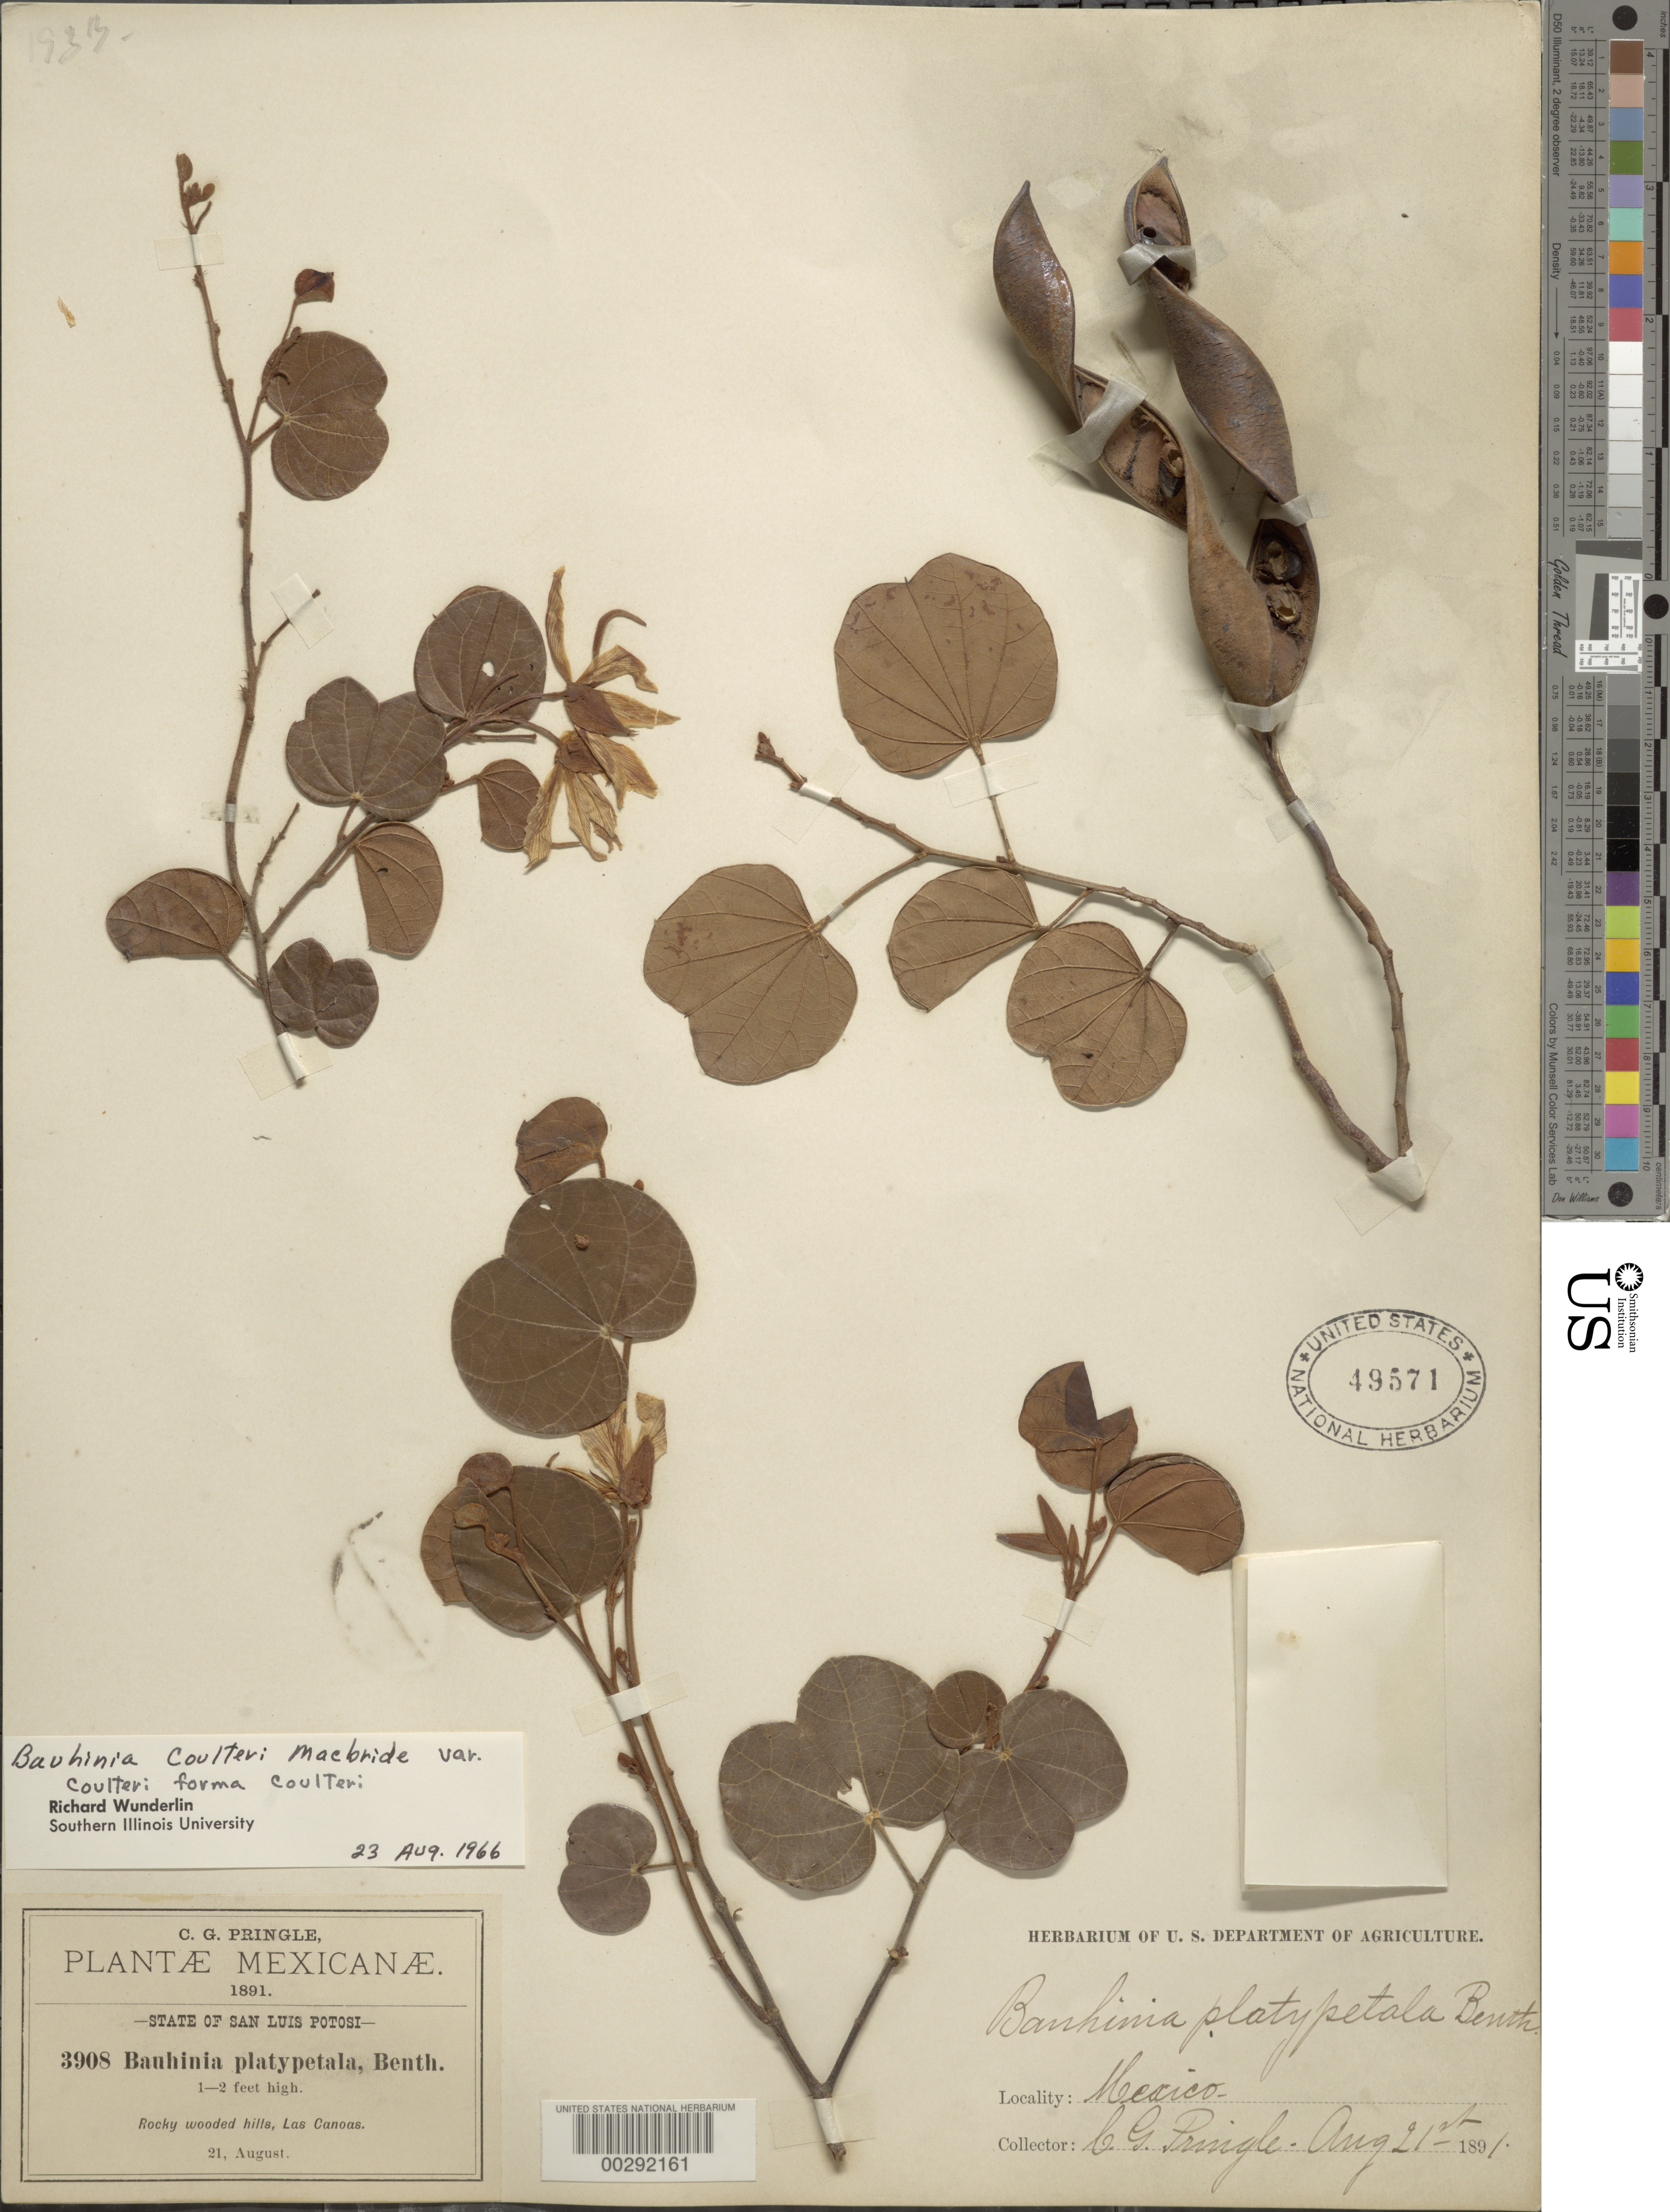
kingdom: Plantae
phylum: Tracheophyta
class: Magnoliopsida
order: Fabales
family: Fabaceae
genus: Bauhinia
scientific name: Bauhinia coulteri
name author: J.F. Macbr.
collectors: C. G. Pringle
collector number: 3908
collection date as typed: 21 Aug 1891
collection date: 1891-08-21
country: Mexico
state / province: San Luis Potosí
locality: Los canoas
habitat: Rocky wooded hills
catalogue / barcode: US 49571